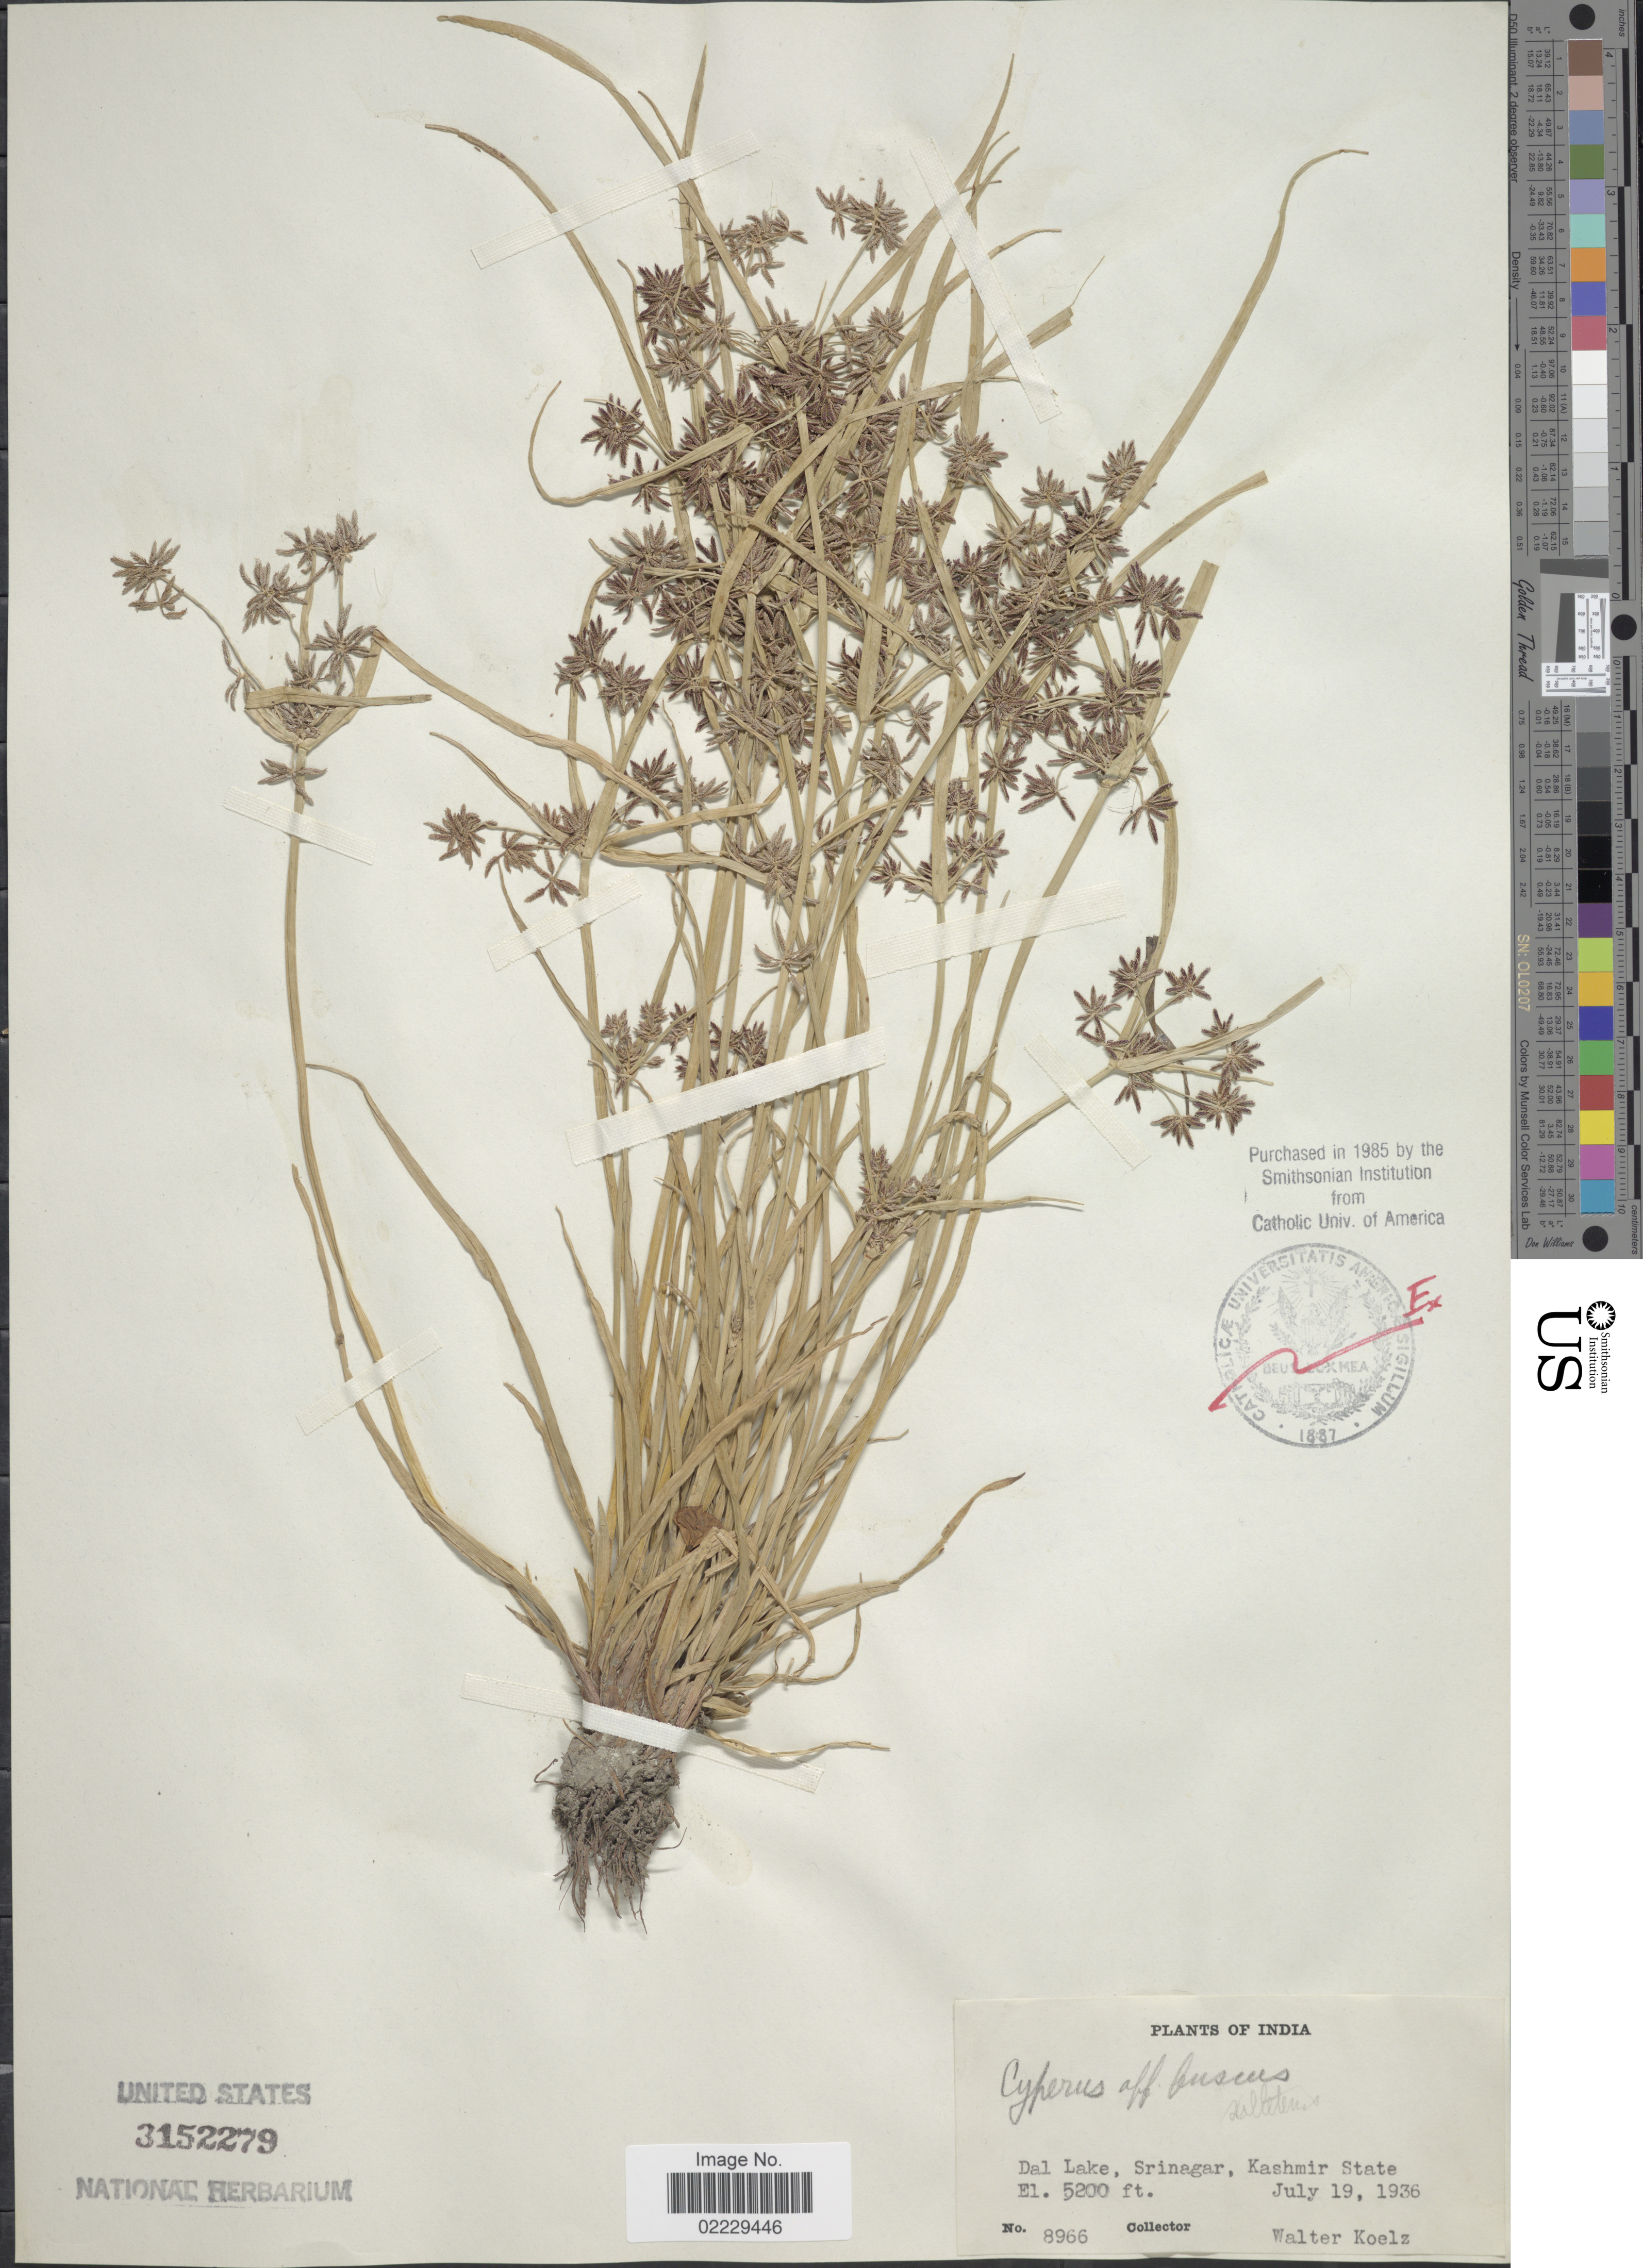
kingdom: Plantae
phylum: Tracheophyta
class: Liliopsida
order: Poales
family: Cyperaceae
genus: Cyperus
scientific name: Cyperus fuscus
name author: L.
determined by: Strong, Mark T., (BOT), Smithsonian Institution - National Museum of Natural History (UNITED STATES)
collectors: W. N. Koelz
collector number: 8966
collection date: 1936-07-19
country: India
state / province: Jammu and Kashmir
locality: Dal Lake, Srinagar, Kashmir State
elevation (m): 1585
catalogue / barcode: US 3152279